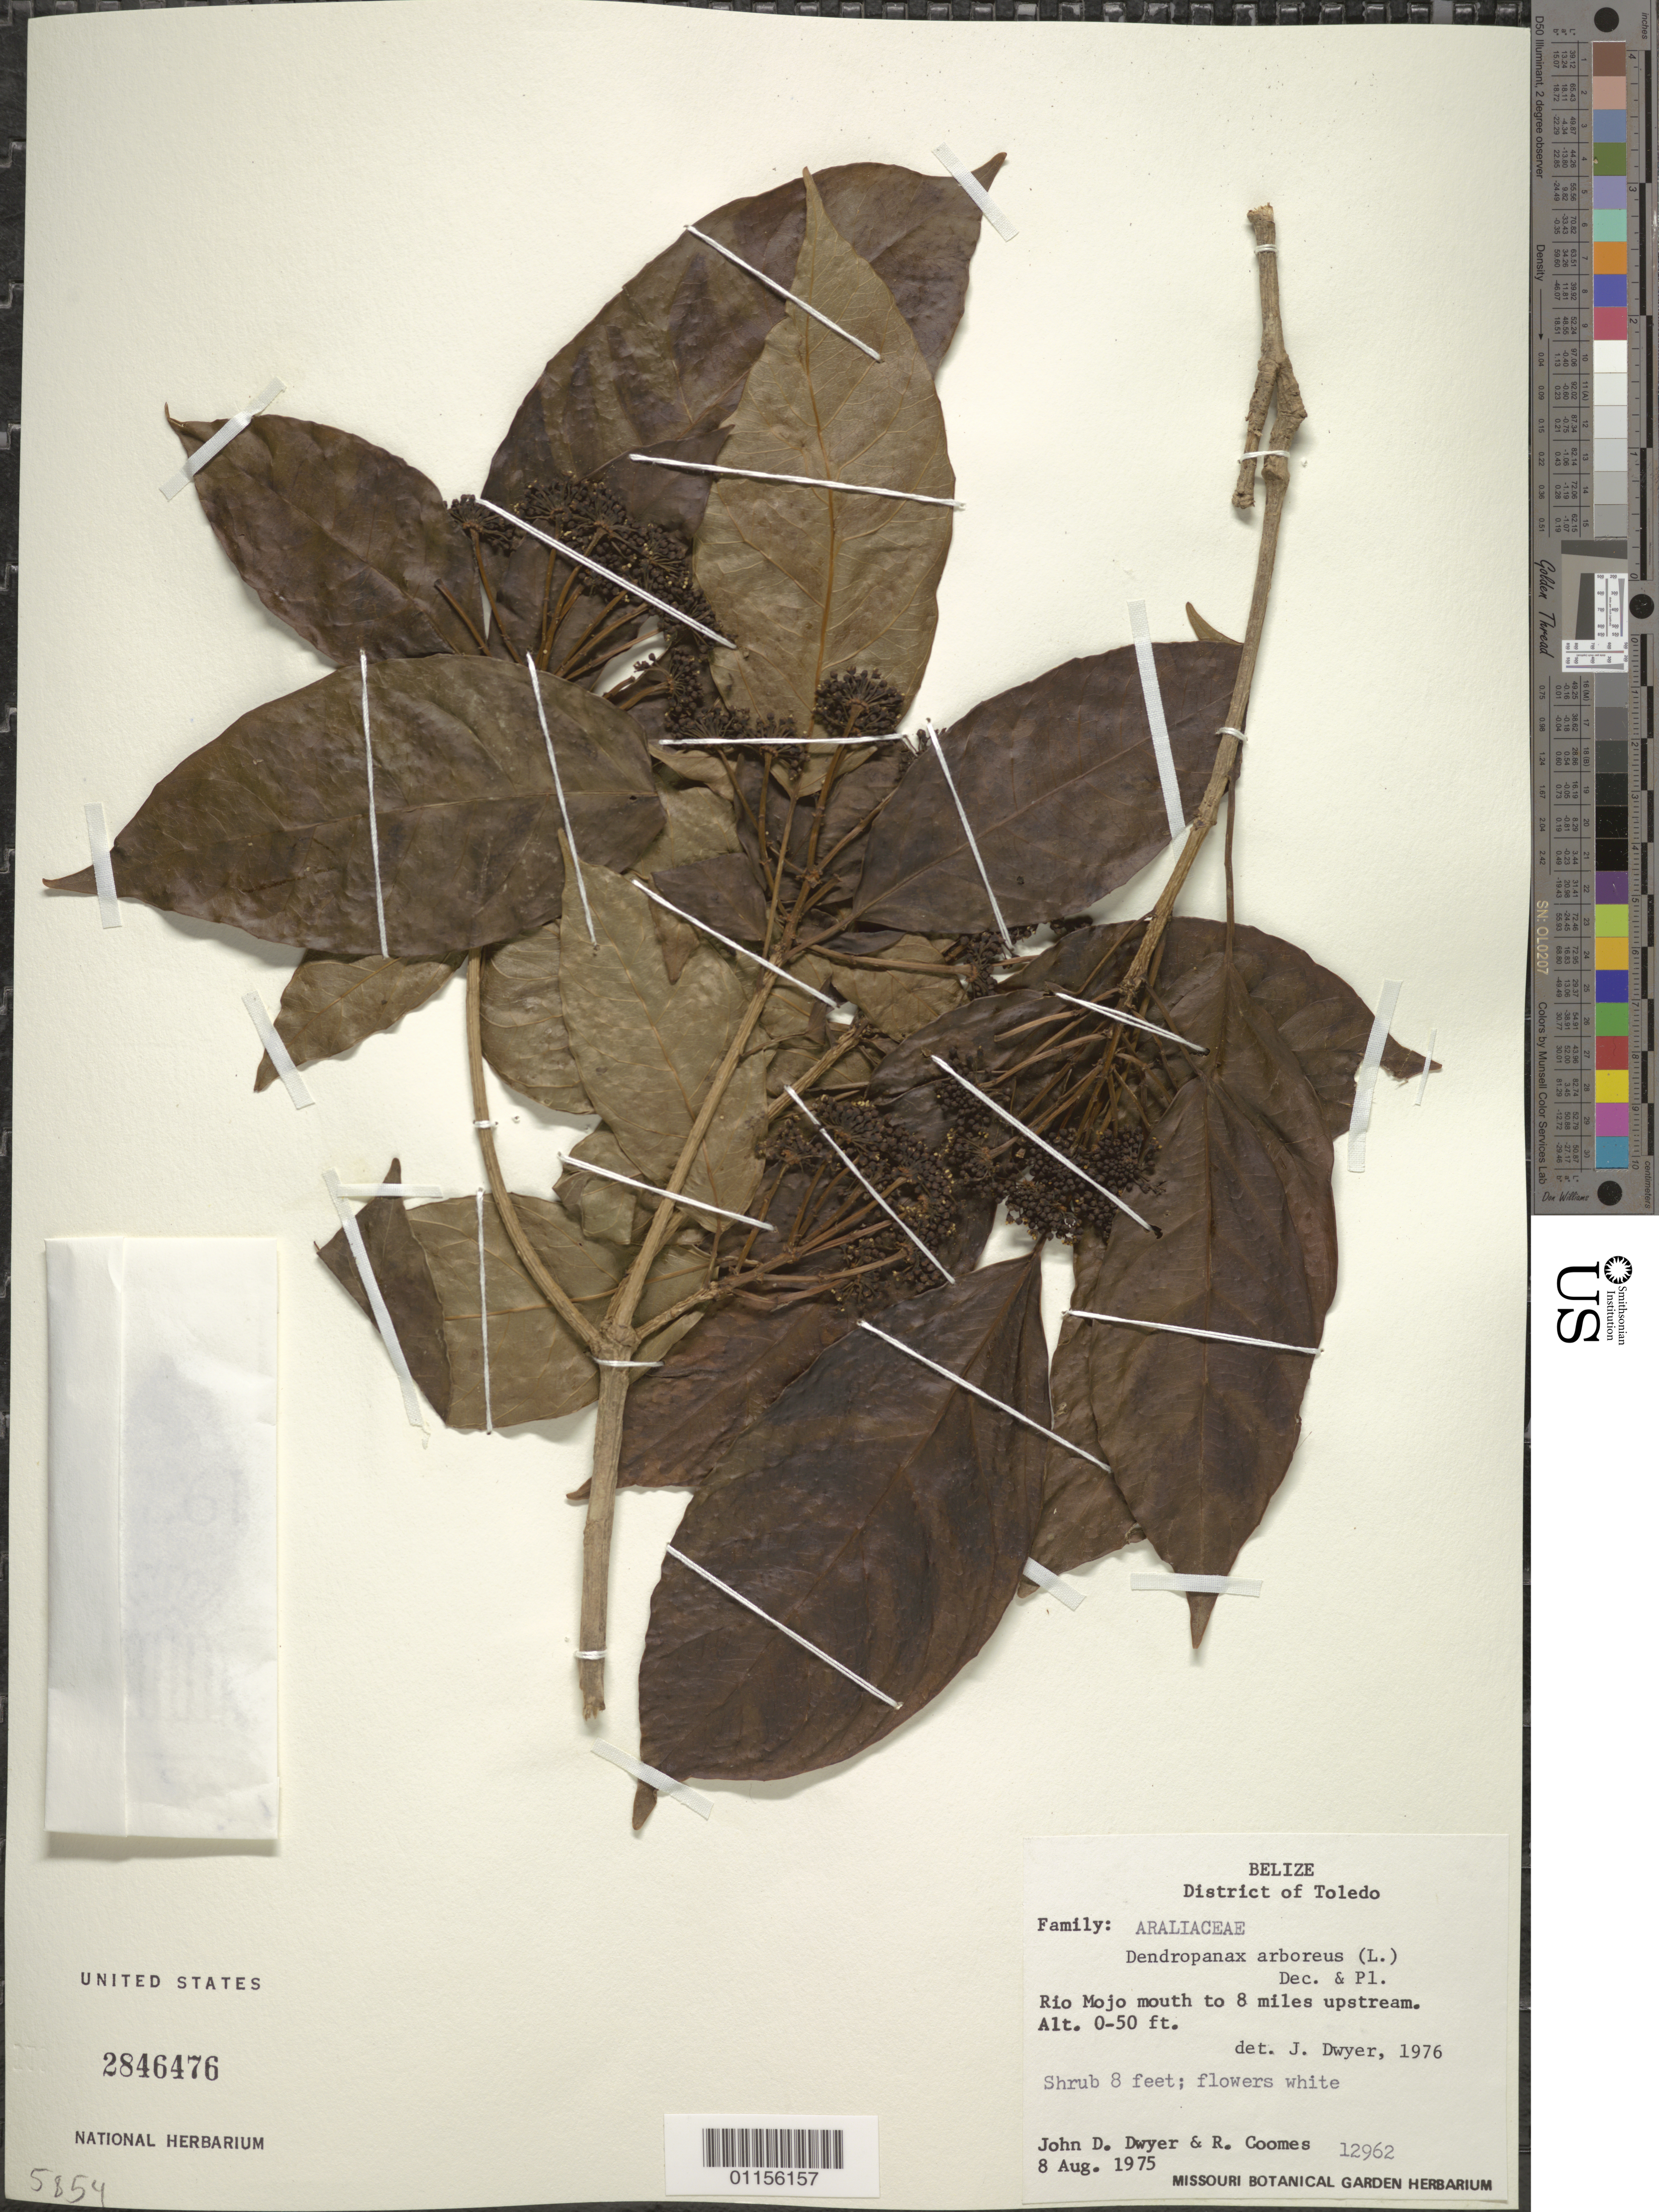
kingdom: Plantae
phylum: Tracheophyta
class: Magnoliopsida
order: Apiales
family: Araliaceae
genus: Dendropanax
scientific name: Dendropanax arboreus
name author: (L.) Decne. & Planch.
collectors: J. D. Dwyer & R. Coomes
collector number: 12962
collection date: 1975-08-08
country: Belize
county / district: Toledo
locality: Rio Mojo mouth to 8 mi upstream.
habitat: Shrub.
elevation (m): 0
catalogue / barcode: US 2846476